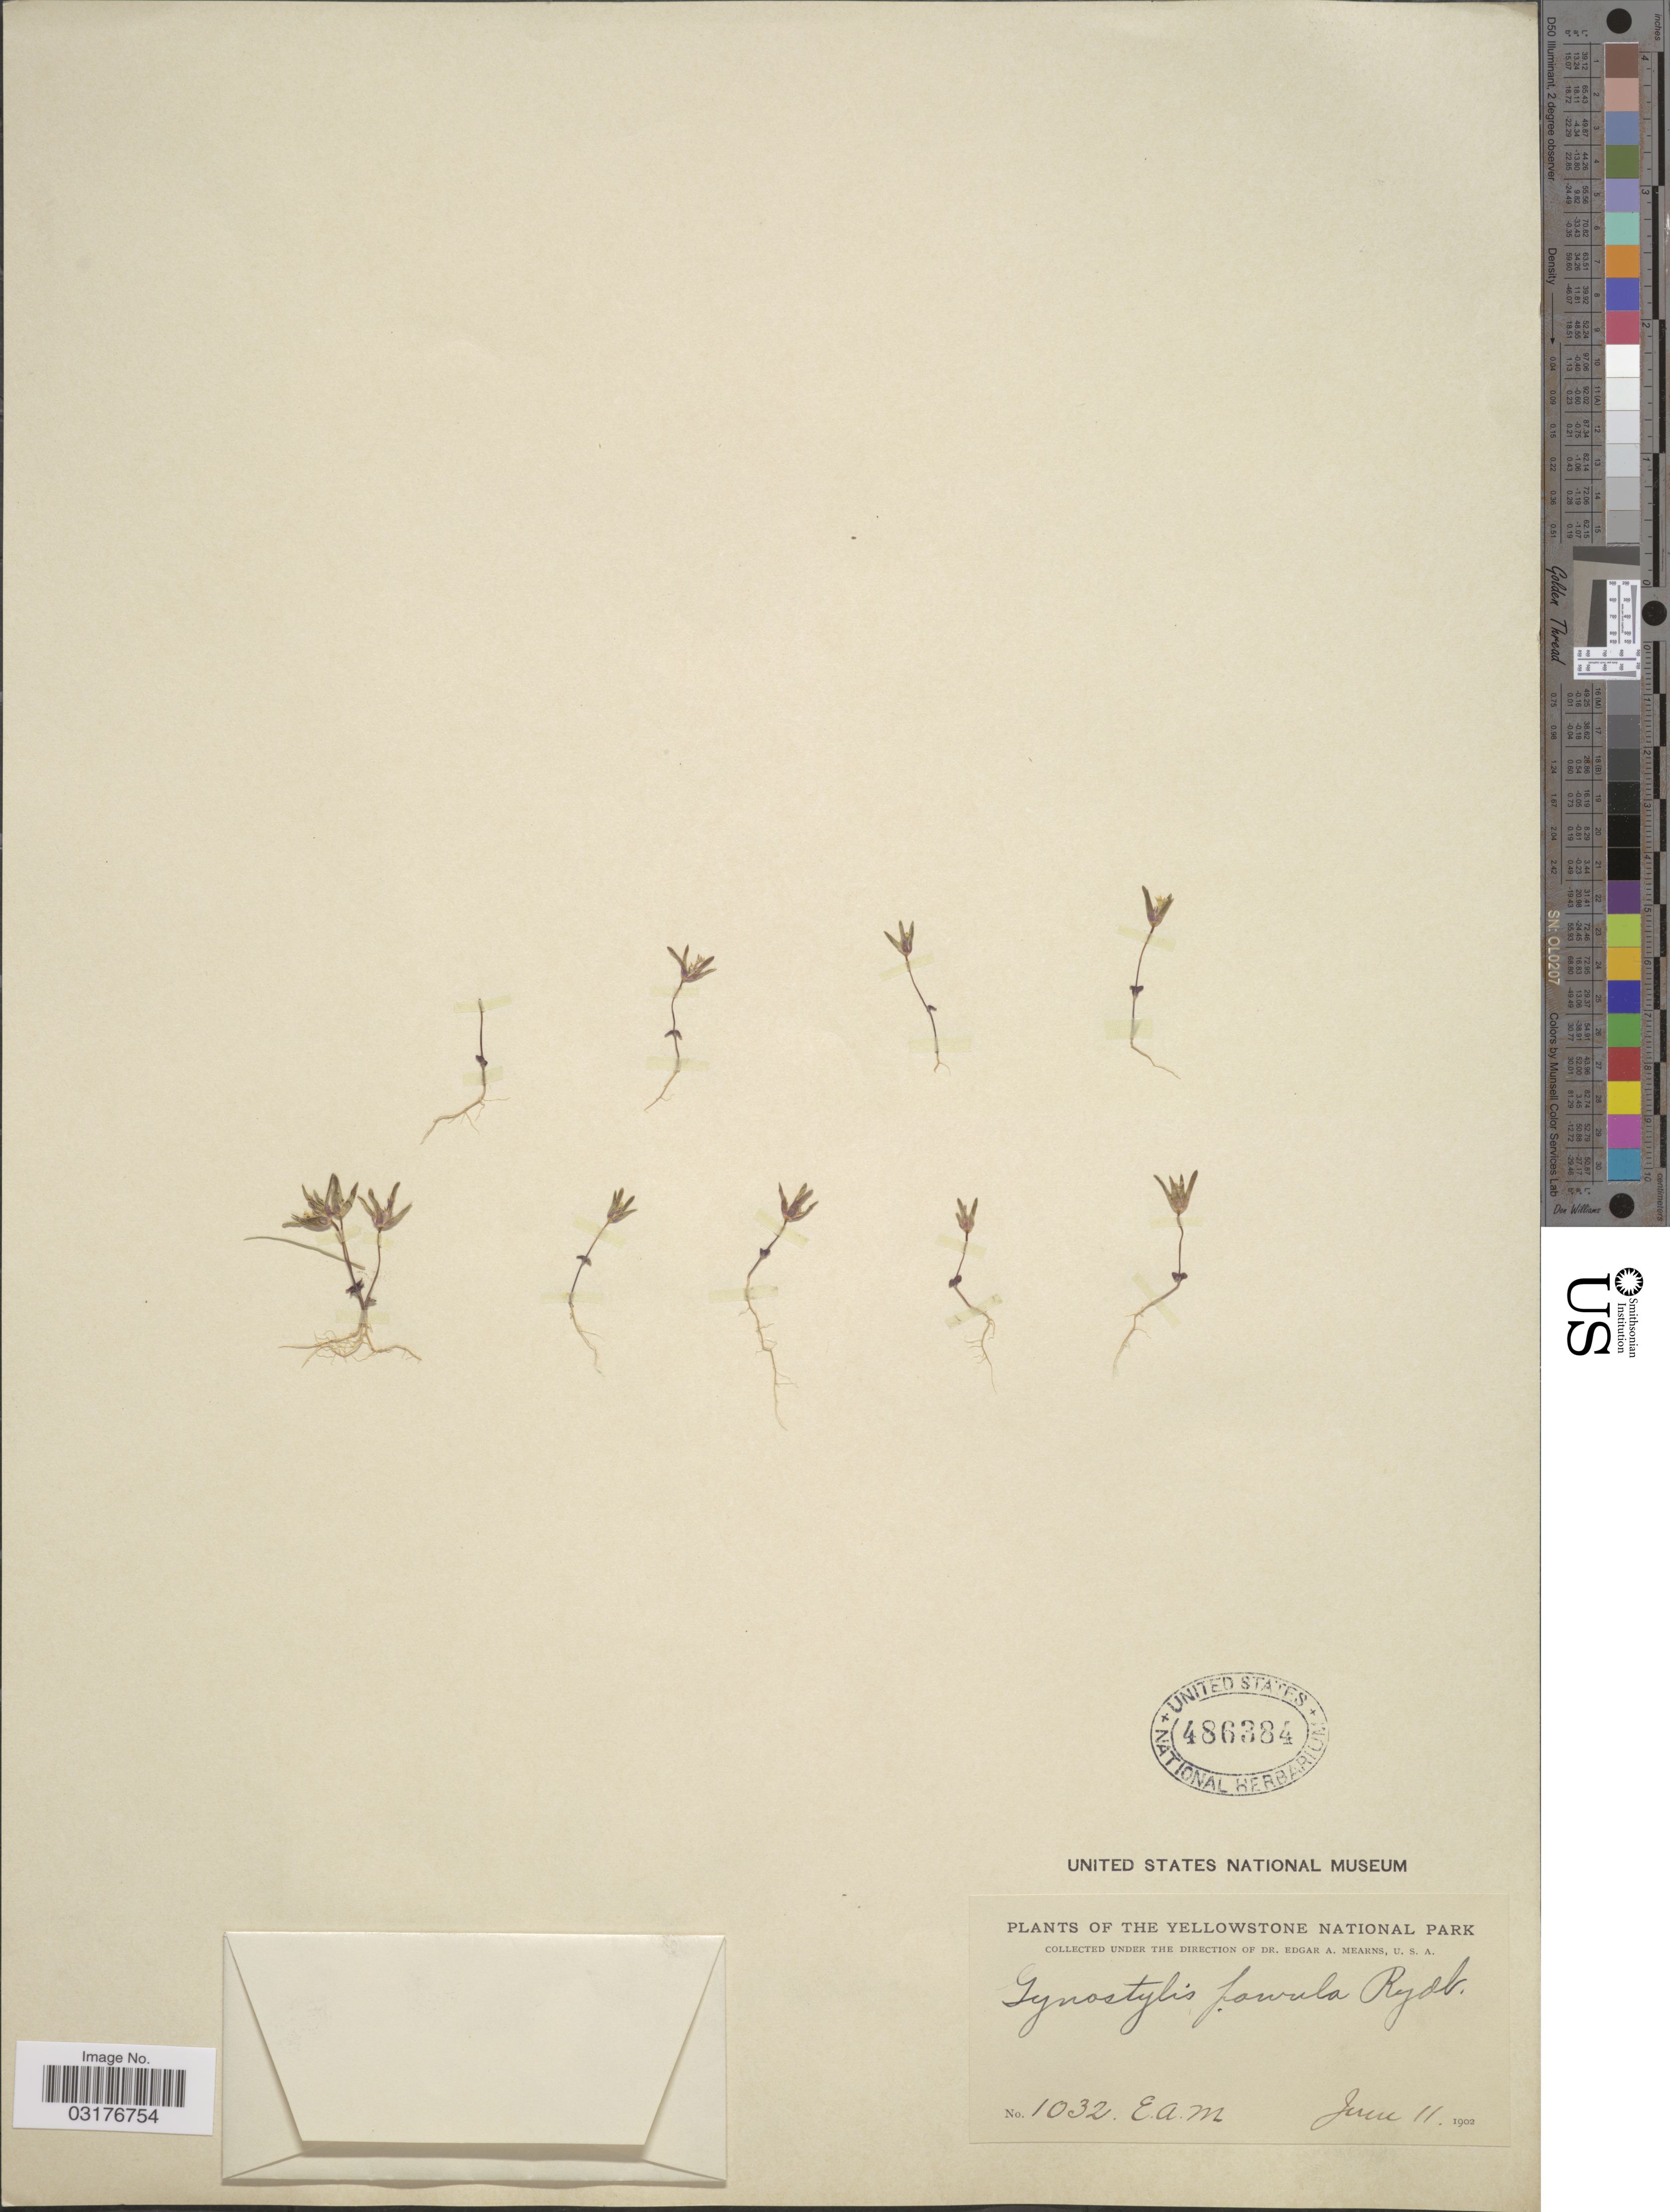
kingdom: Plantae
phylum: Tracheophyta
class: Magnoliopsida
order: Ericales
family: Polemoniaceae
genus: Gymnosteris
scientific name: Gymnosteris parvula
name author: A. Heller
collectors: E. A. Mearns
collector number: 1032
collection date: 1902-06-11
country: United States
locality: The Yellowstone National Park.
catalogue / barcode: US 486384